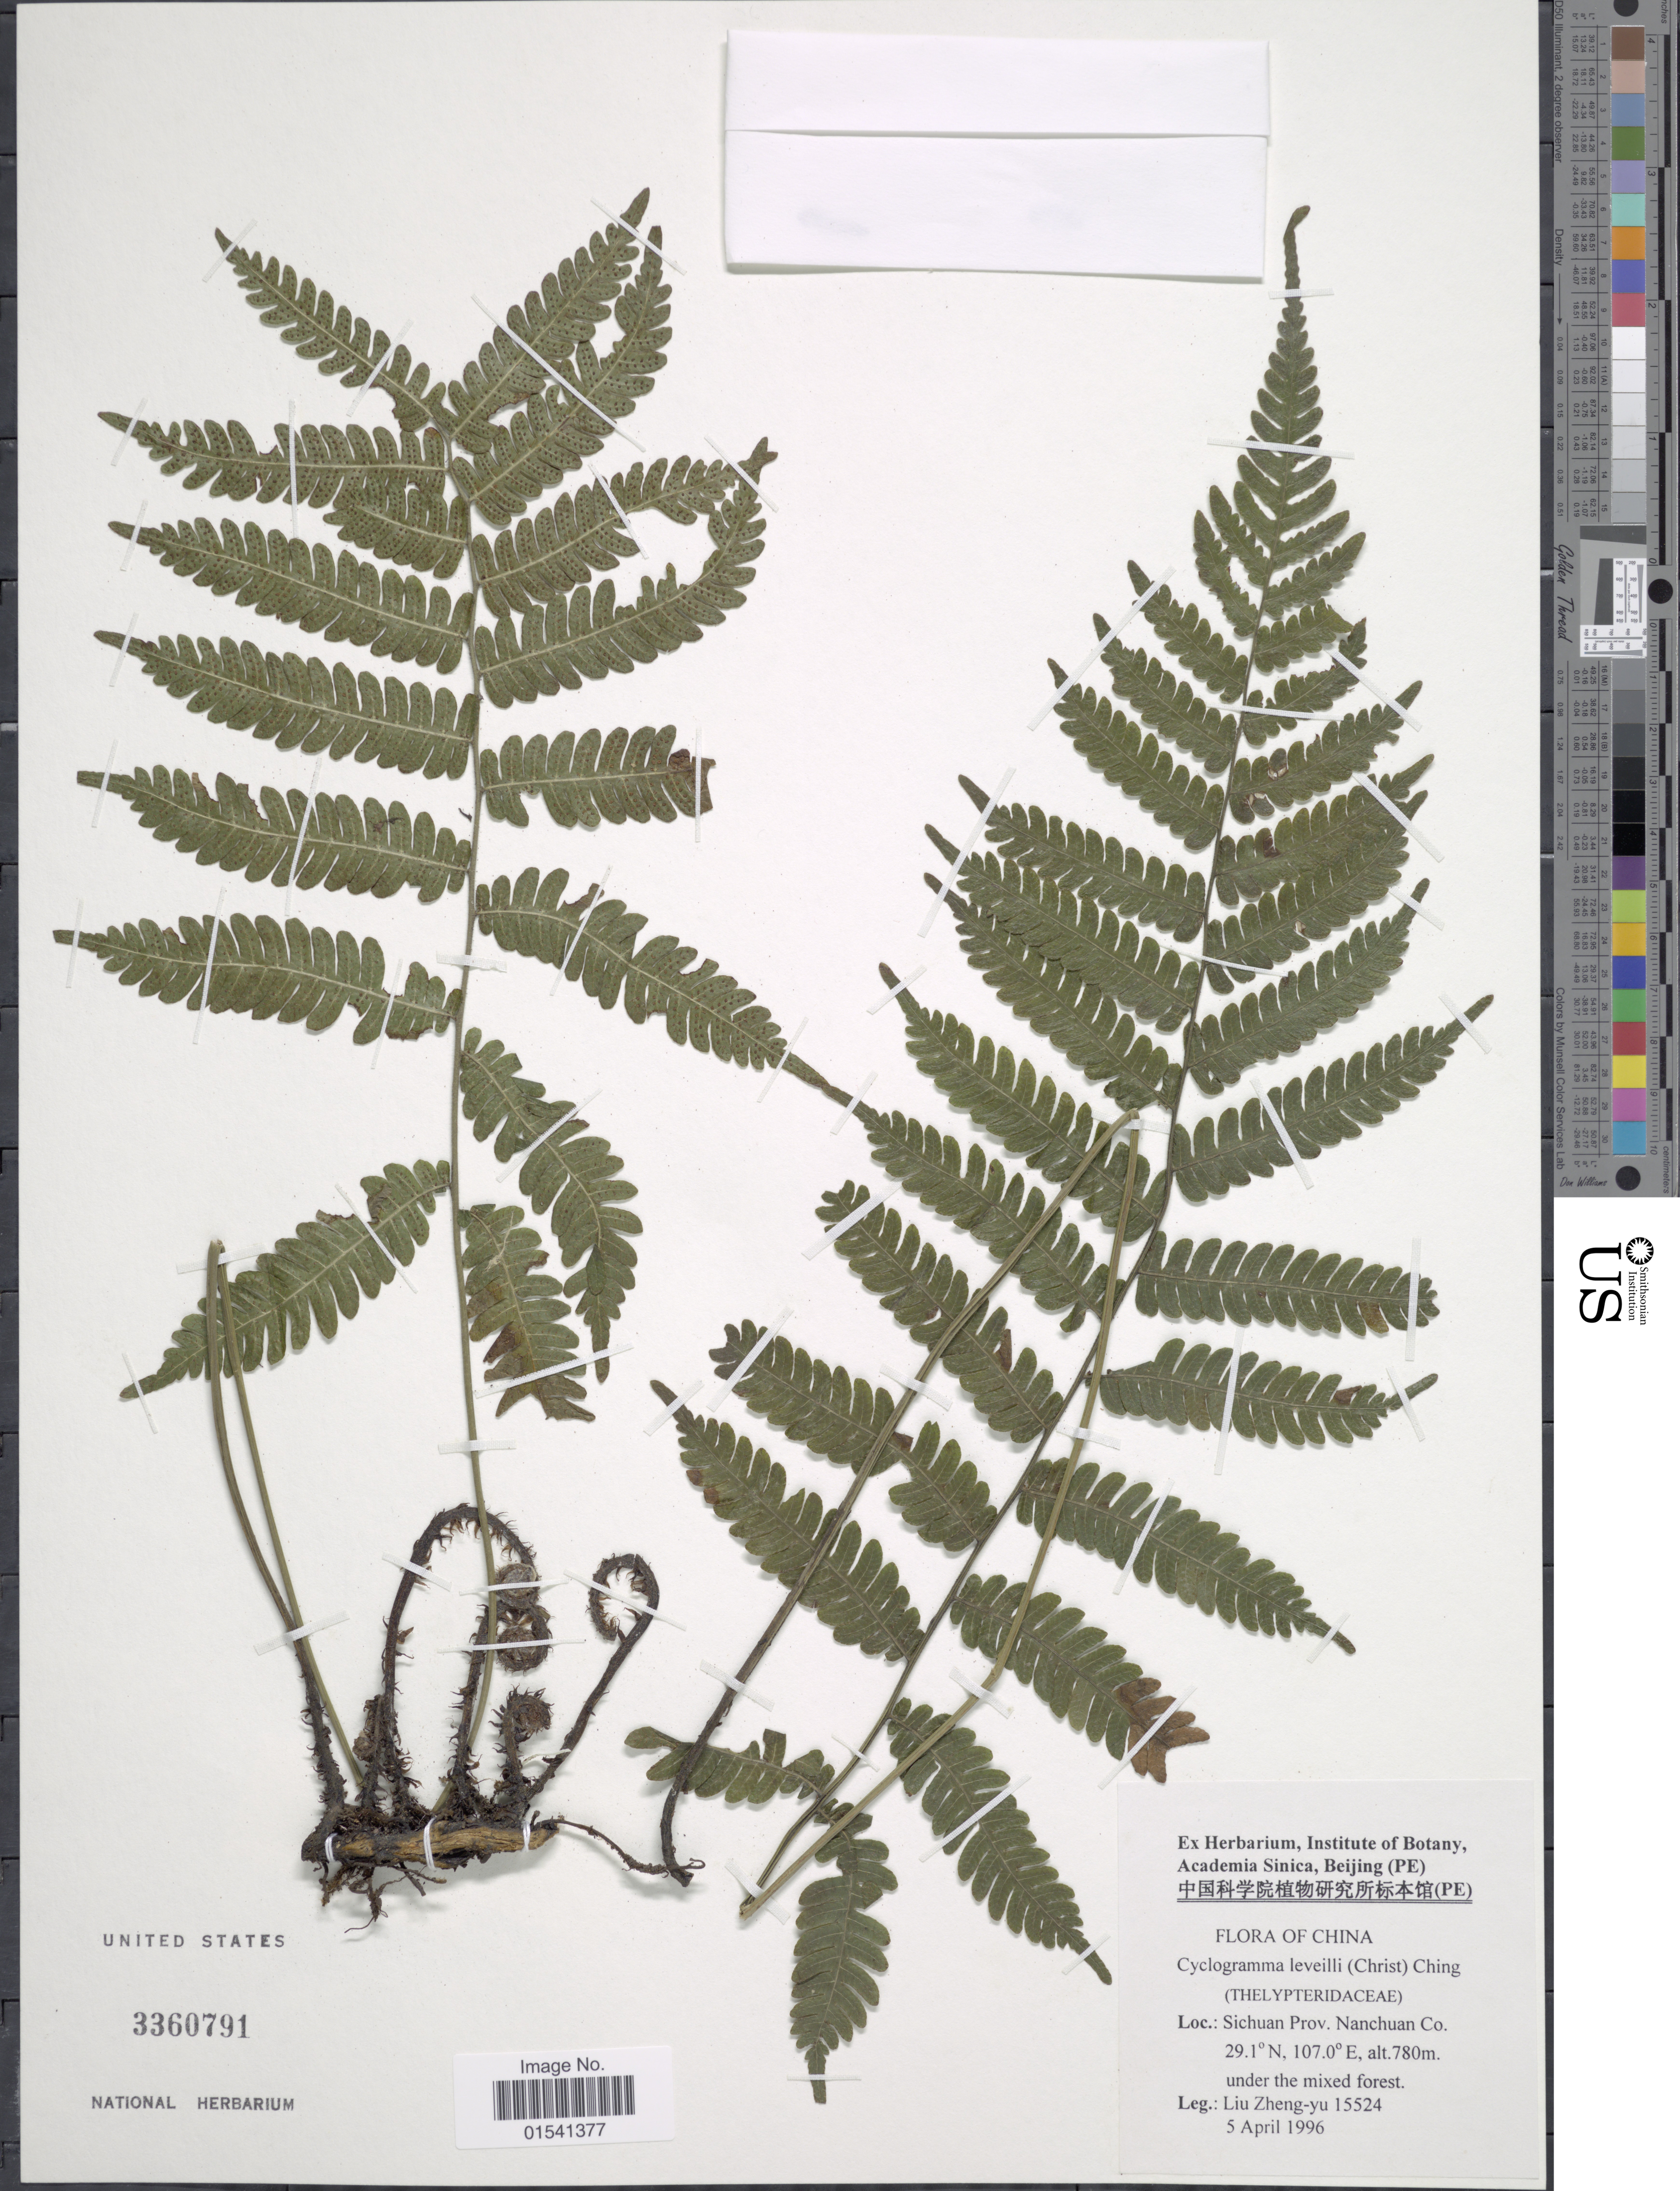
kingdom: Plantae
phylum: Tracheophyta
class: Polypodiopsida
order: Polypodiales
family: Thelypteridaceae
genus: Cyclogramma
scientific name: Cyclogramma leveillei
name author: (Christ) Ching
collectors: Z. Y. Li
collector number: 15524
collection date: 1996-04-05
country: China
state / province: Sichuan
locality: Nanchuan Co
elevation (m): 780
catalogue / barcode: US 3360791